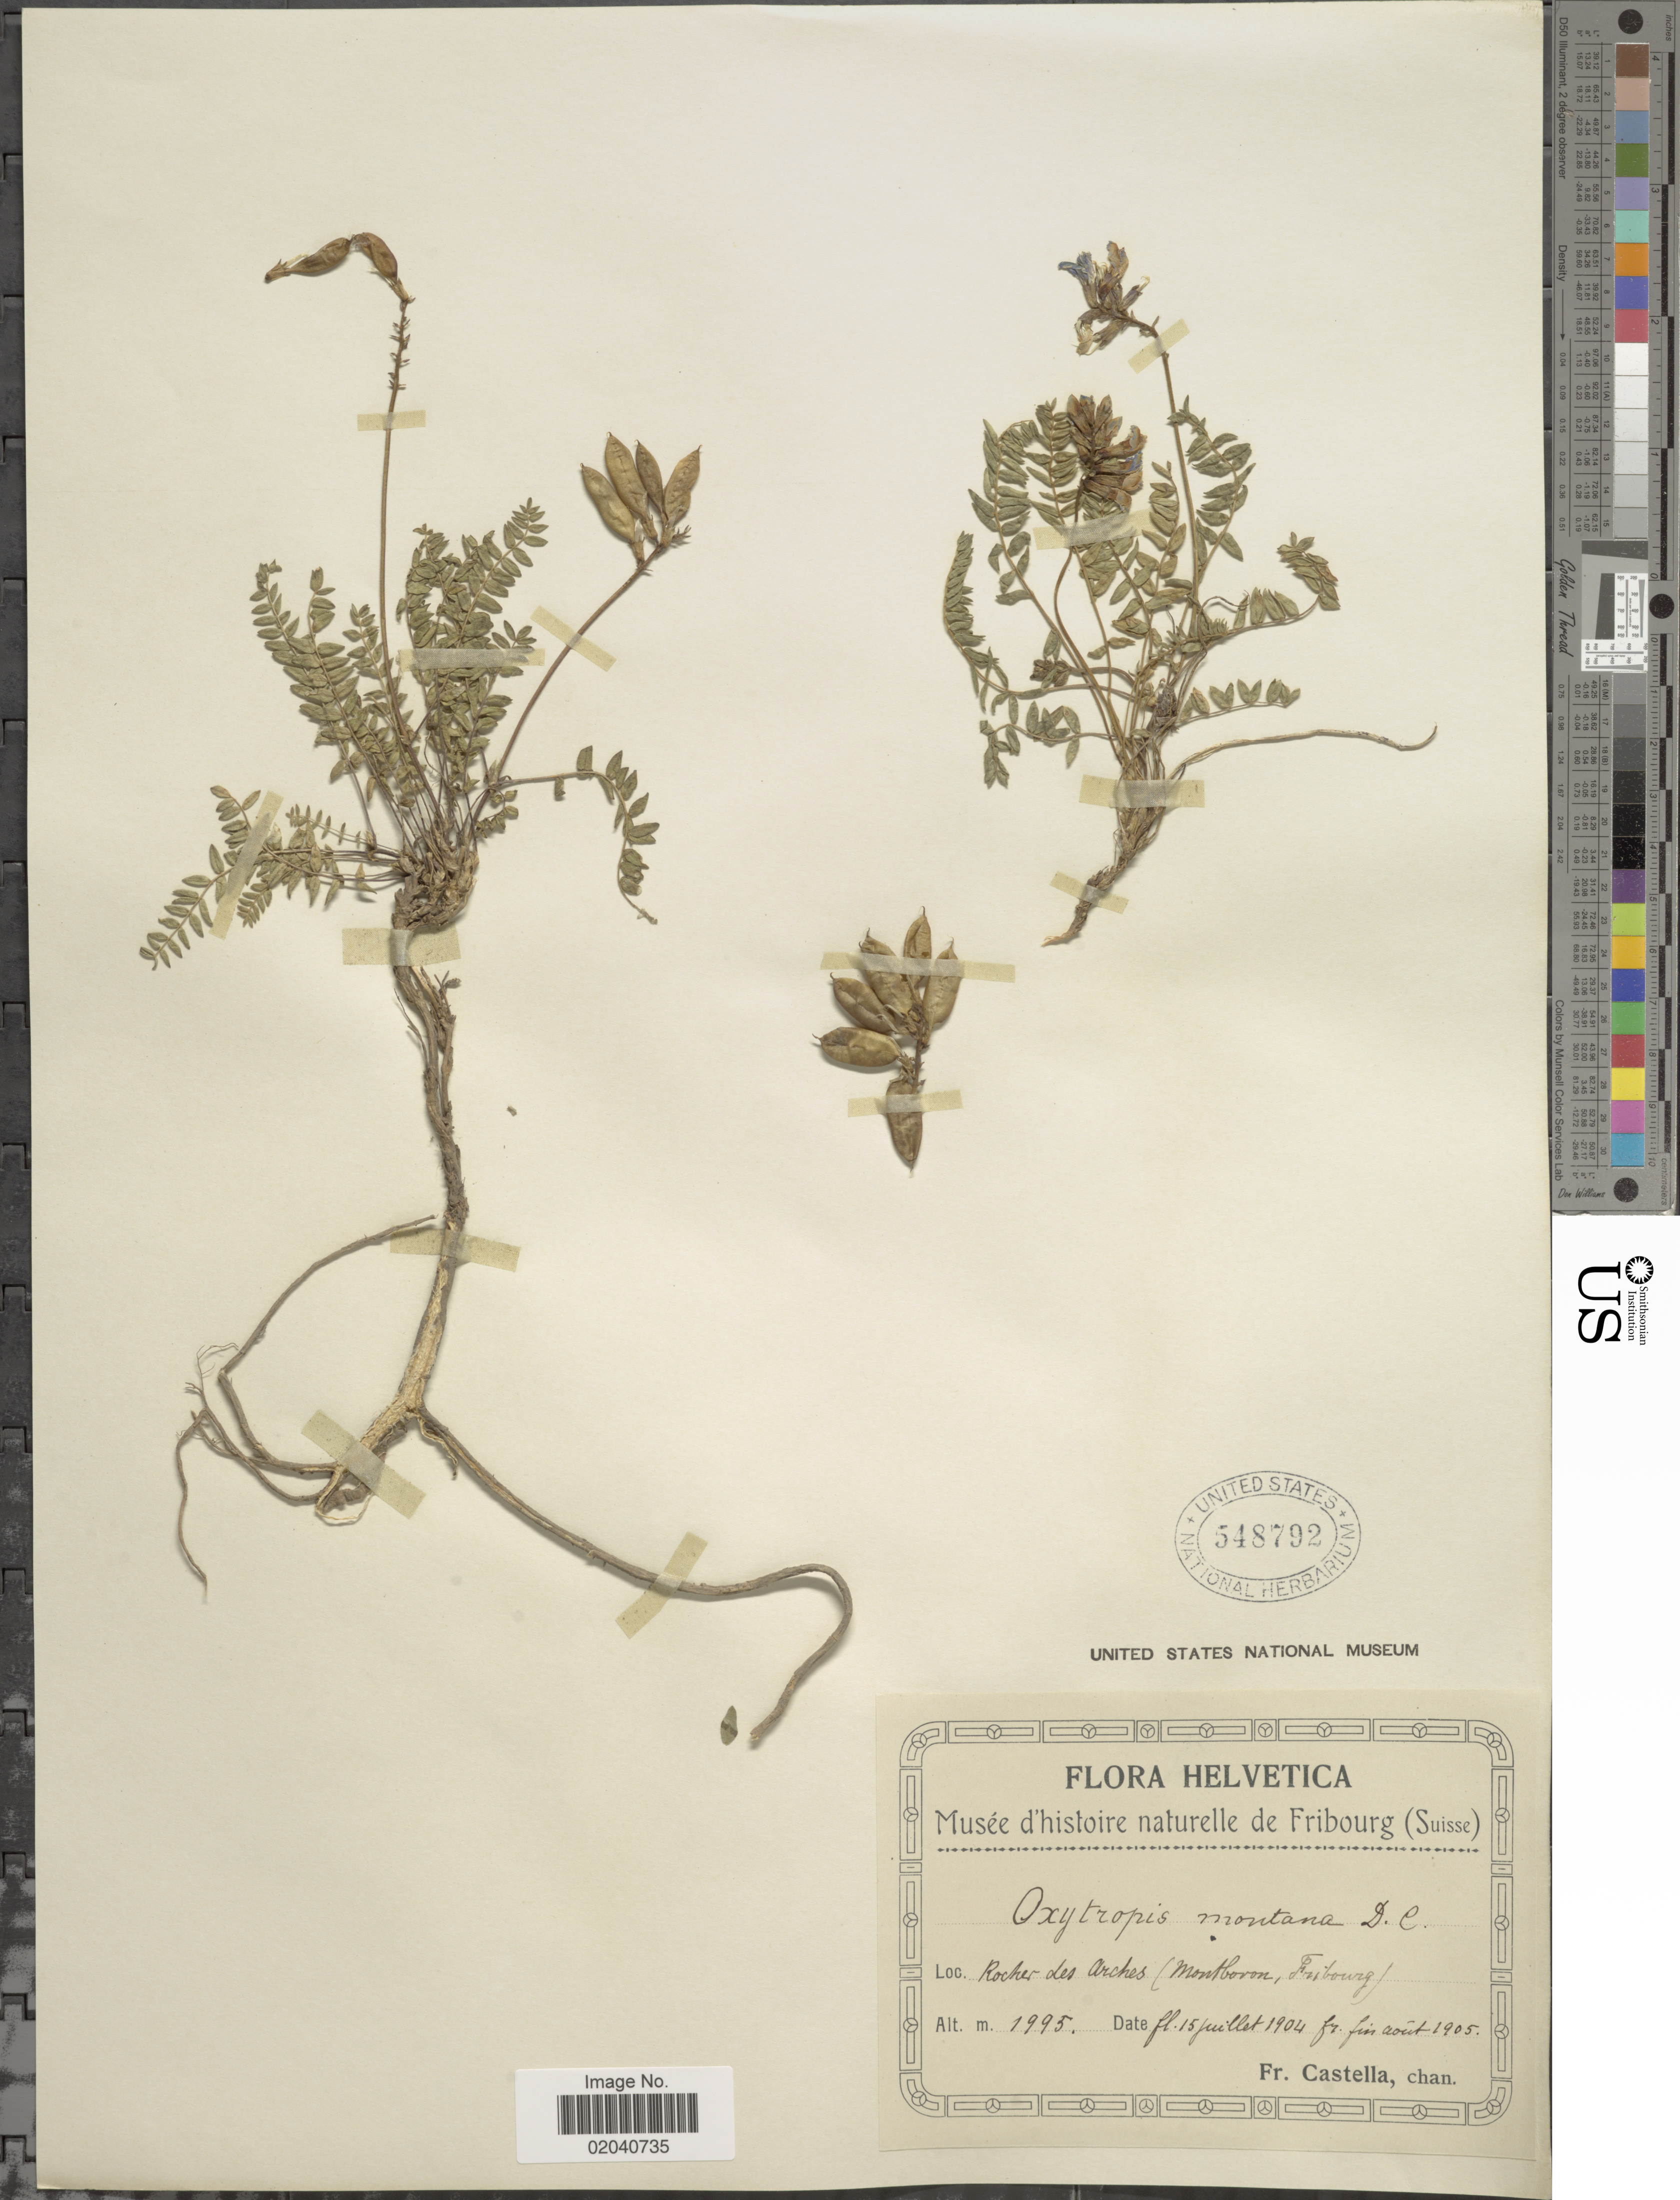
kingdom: Plantae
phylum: Tracheophyta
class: Magnoliopsida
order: Fabales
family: Fabaceae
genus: Oxytropis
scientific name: Oxytropis montana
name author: (L.) DC.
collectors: Fr. Castella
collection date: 1904-07-15/1905-08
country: Switzerland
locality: Helvetica, Rocher des Arches (Montboron, Fribourg)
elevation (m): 1995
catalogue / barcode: US 548792